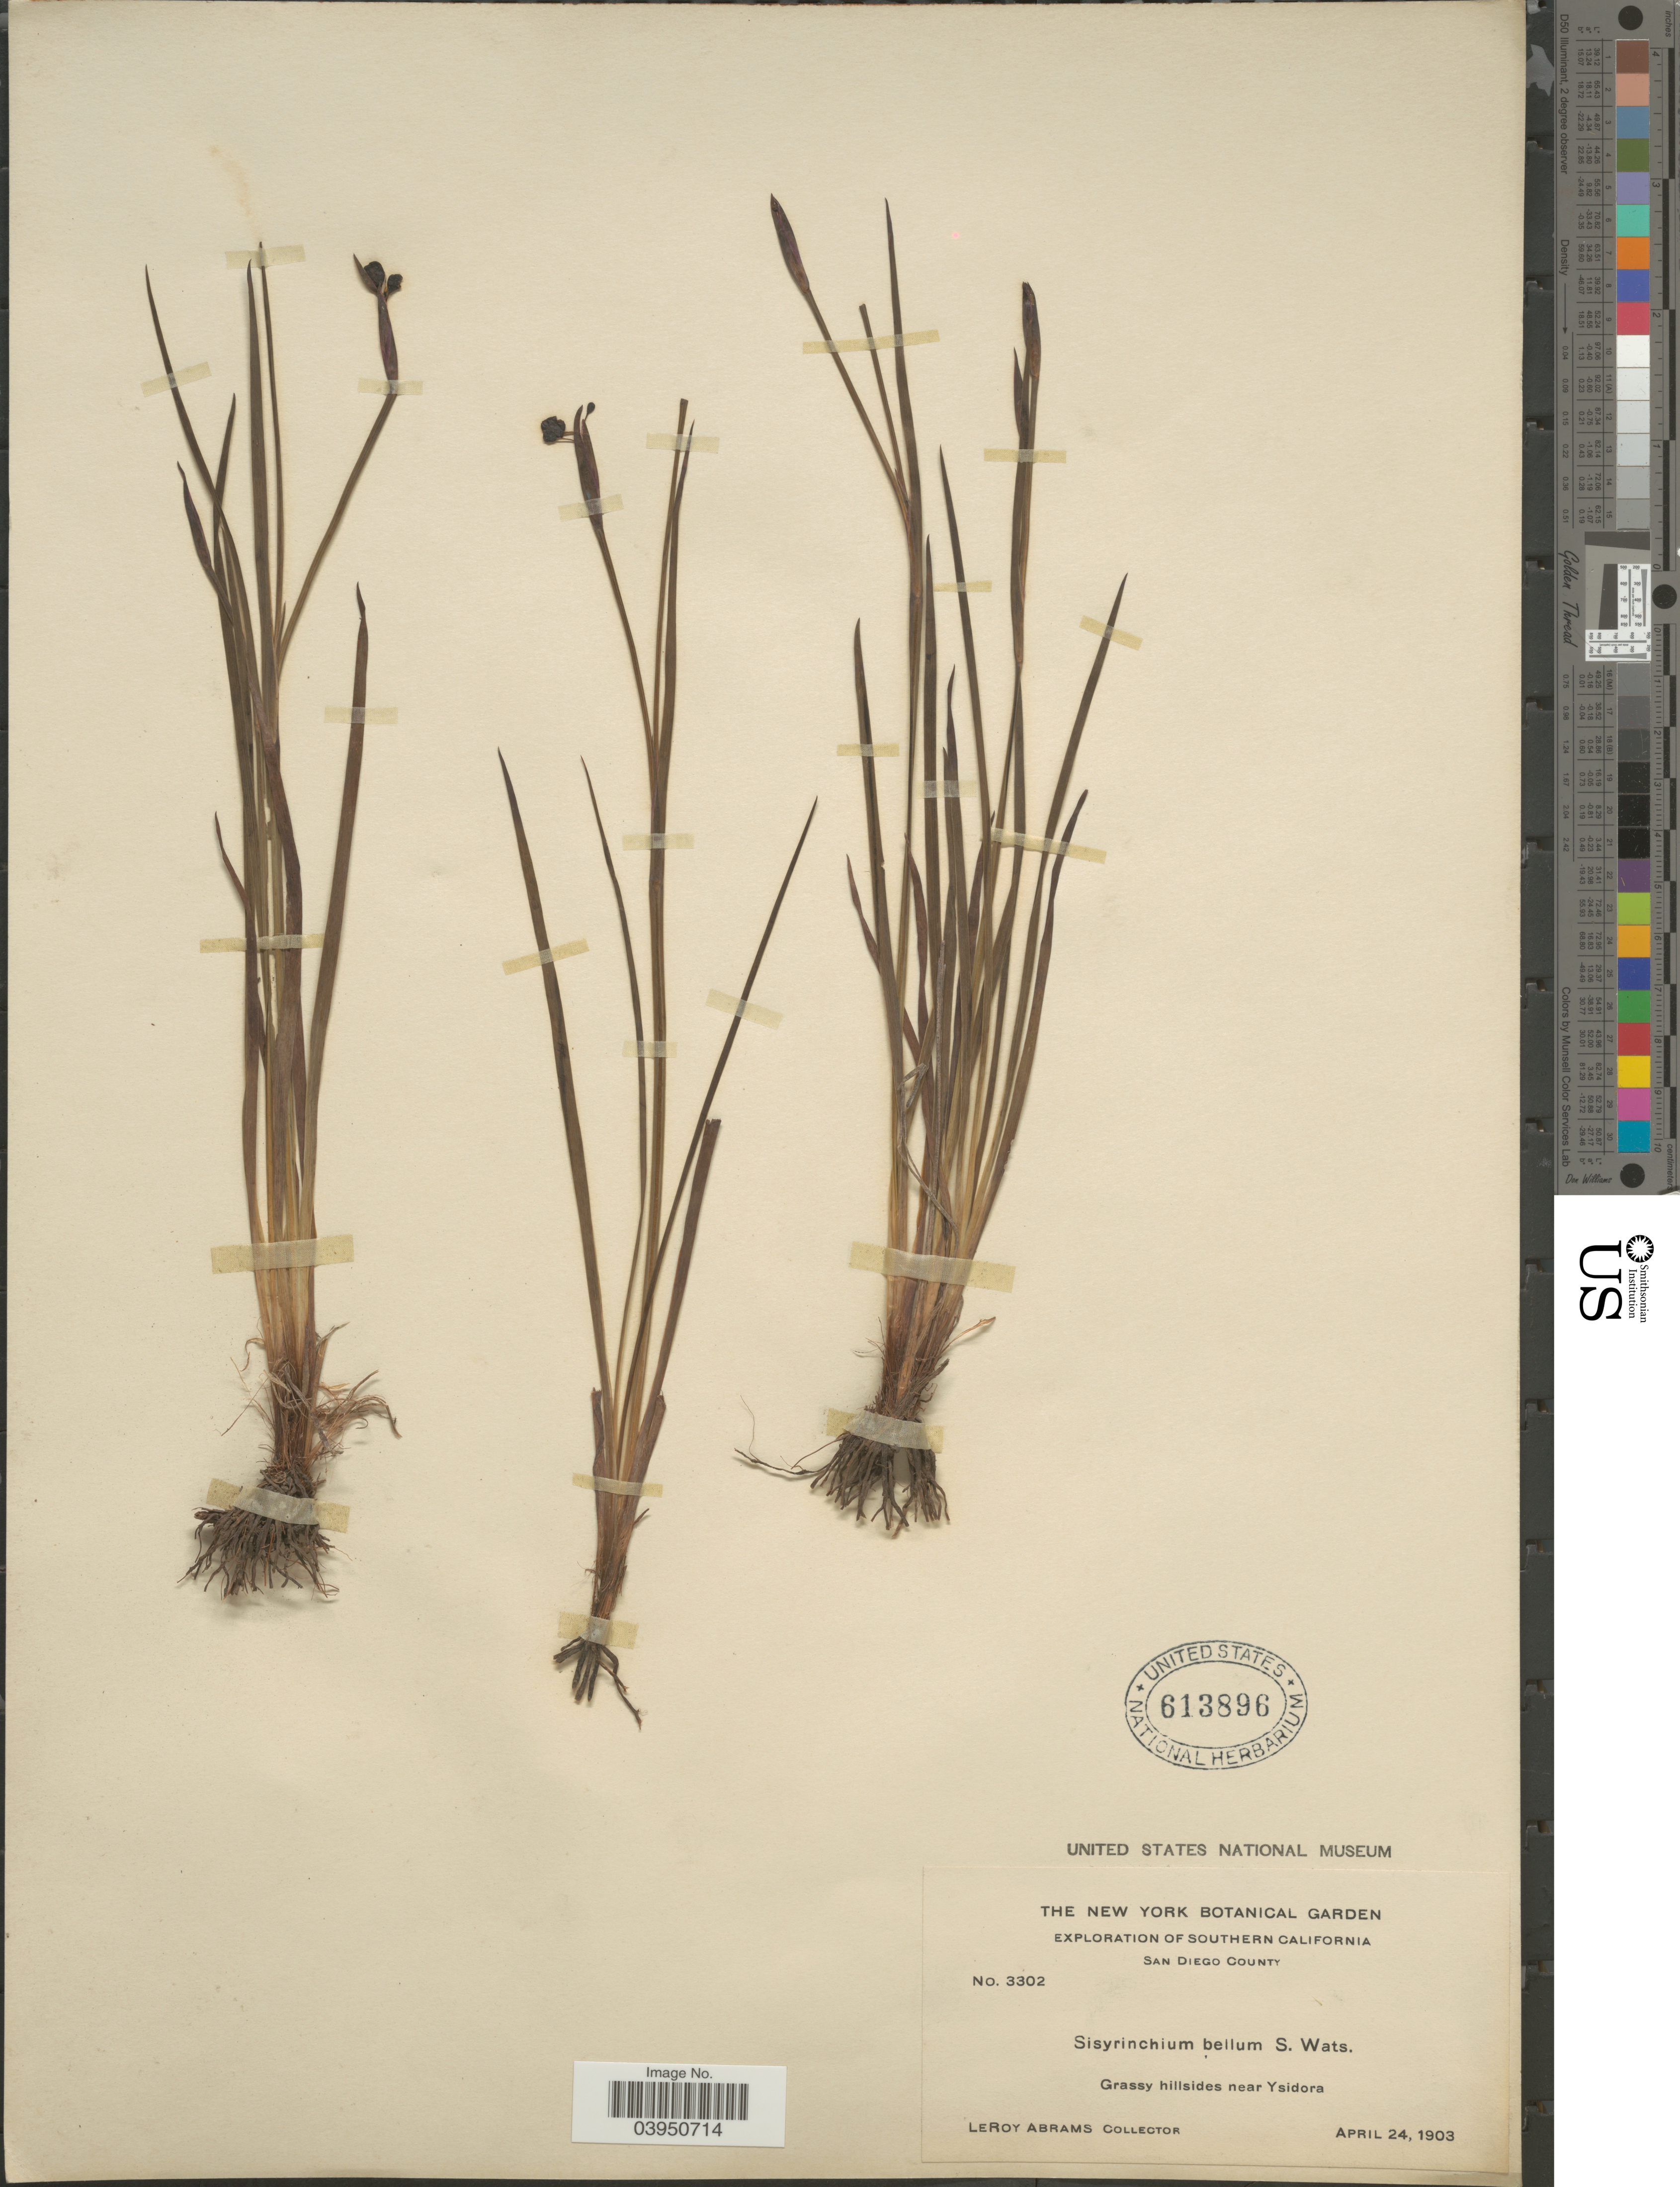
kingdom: Plantae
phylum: Tracheophyta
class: Liliopsida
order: Asparagales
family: Iridaceae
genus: Sisyrinchium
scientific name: Sisyrinchium bellum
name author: S. Watson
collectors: L. Abrams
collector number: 3302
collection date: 1903-04-24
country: United States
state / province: California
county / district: San Diego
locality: Southern California. San Diego County. Near Ysidora.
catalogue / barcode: US 613896